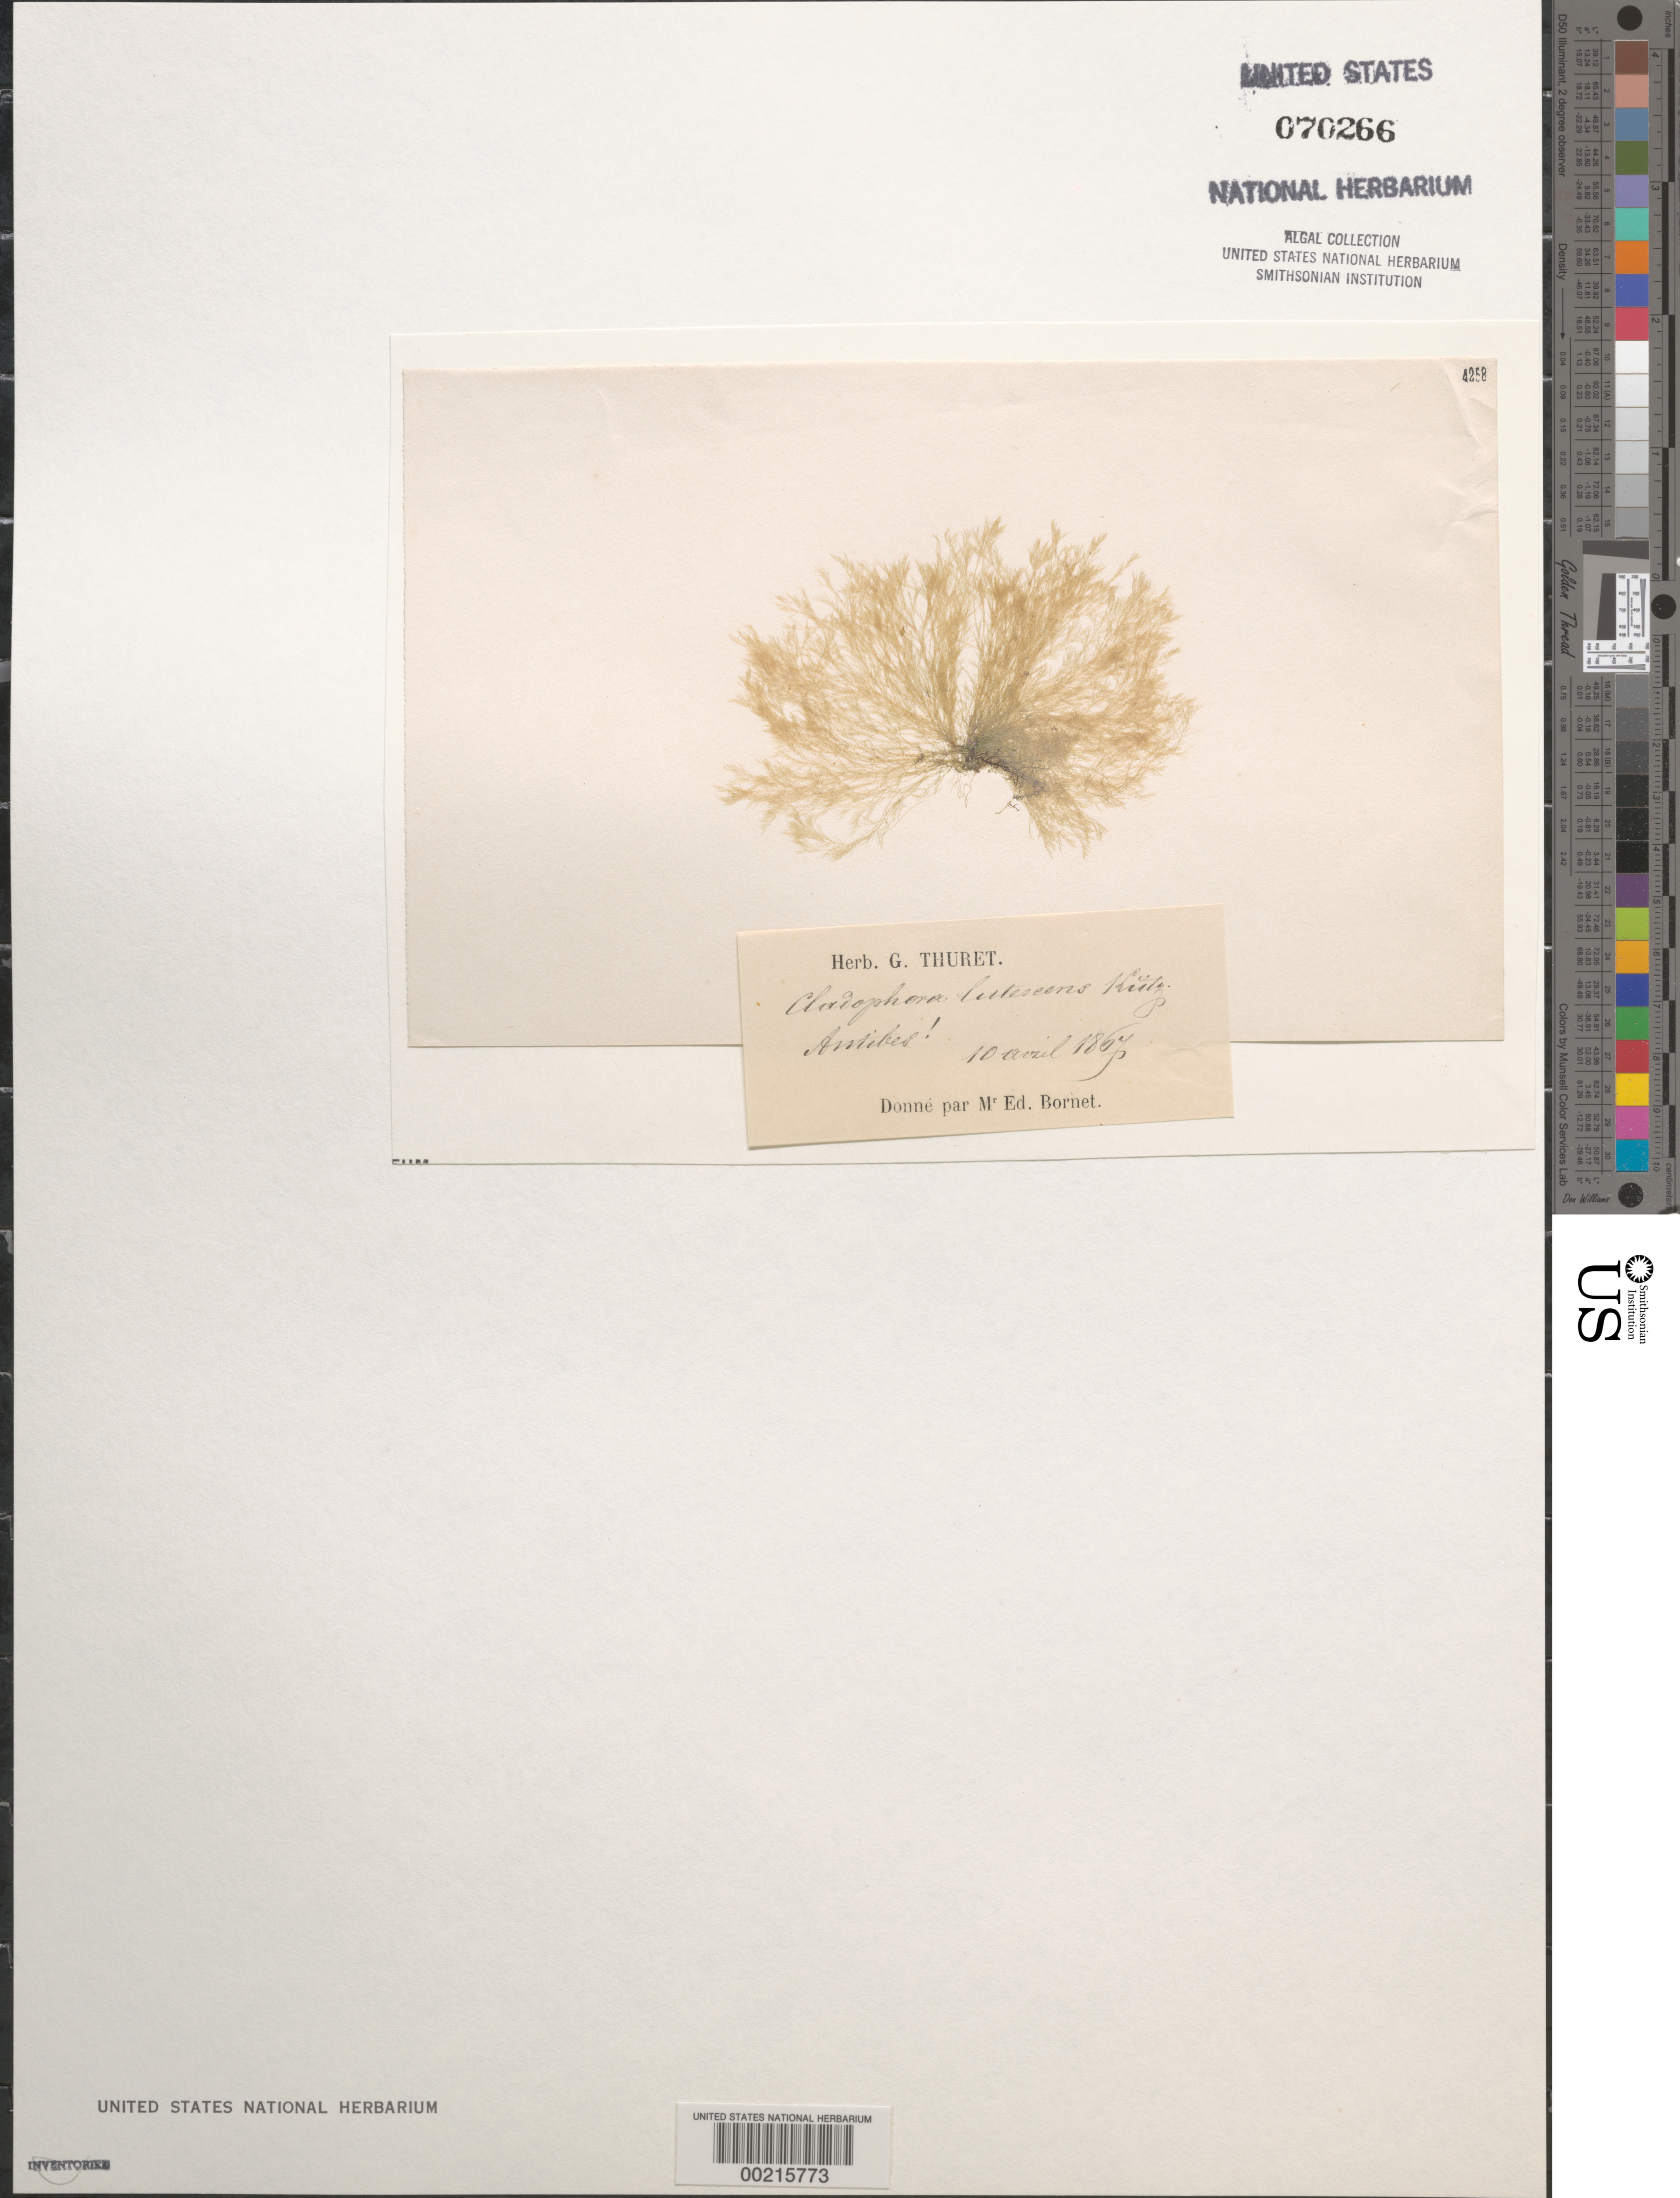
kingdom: Plantae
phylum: Chlorophyta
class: Ulvophyceae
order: Cladophorales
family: Cladophoraceae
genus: Cladophora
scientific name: Cladophora dalmatica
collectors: Thuret, G. (herbarium)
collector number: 4258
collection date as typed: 10 Apr 1867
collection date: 1867-04-10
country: France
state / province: Provence-Alpes-Côte d'Azur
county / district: Alpes-Maritimes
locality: Antibes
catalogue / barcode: US 70266